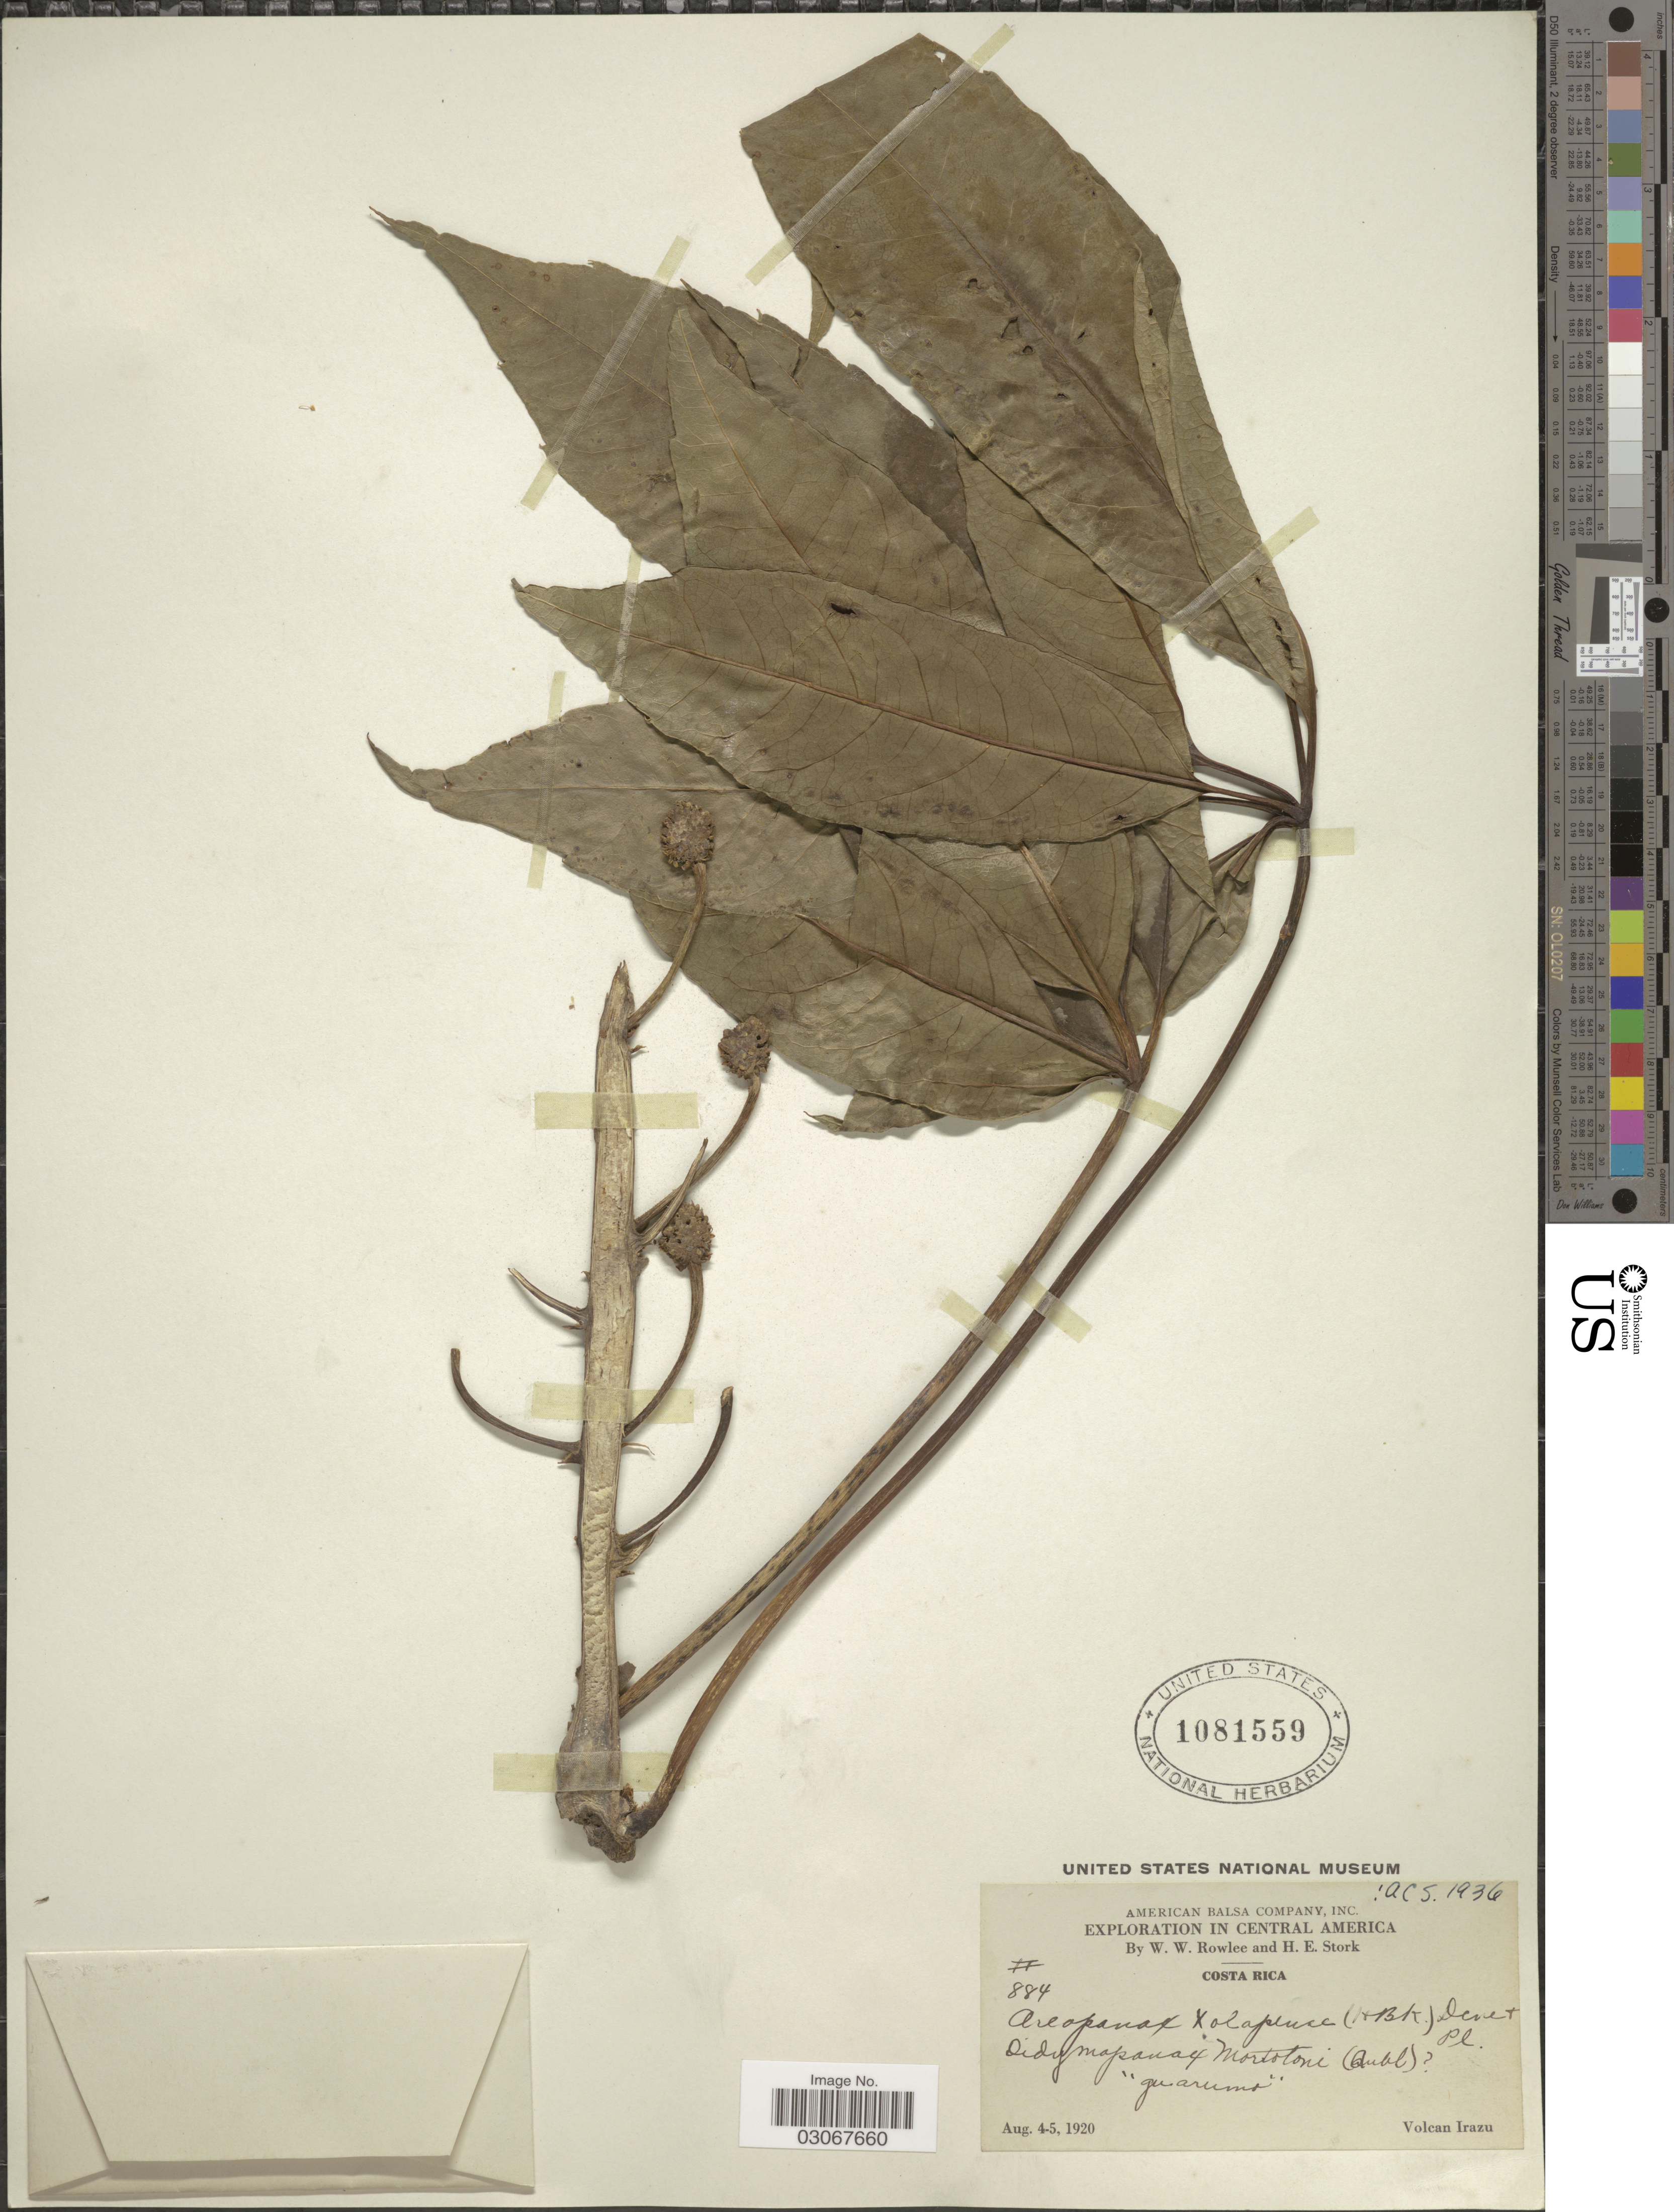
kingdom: Plantae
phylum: Tracheophyta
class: Magnoliopsida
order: Apiales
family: Araliaceae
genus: Oreopanax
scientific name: Oreopanax xalapensis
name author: (Kunth) Decne. & Planch.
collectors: W. W. Rowlee & H. E. Stork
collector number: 884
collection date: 1920-08-04/1920-08-05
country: Costa Rica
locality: Volcan Irazu.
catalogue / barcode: US 1081559